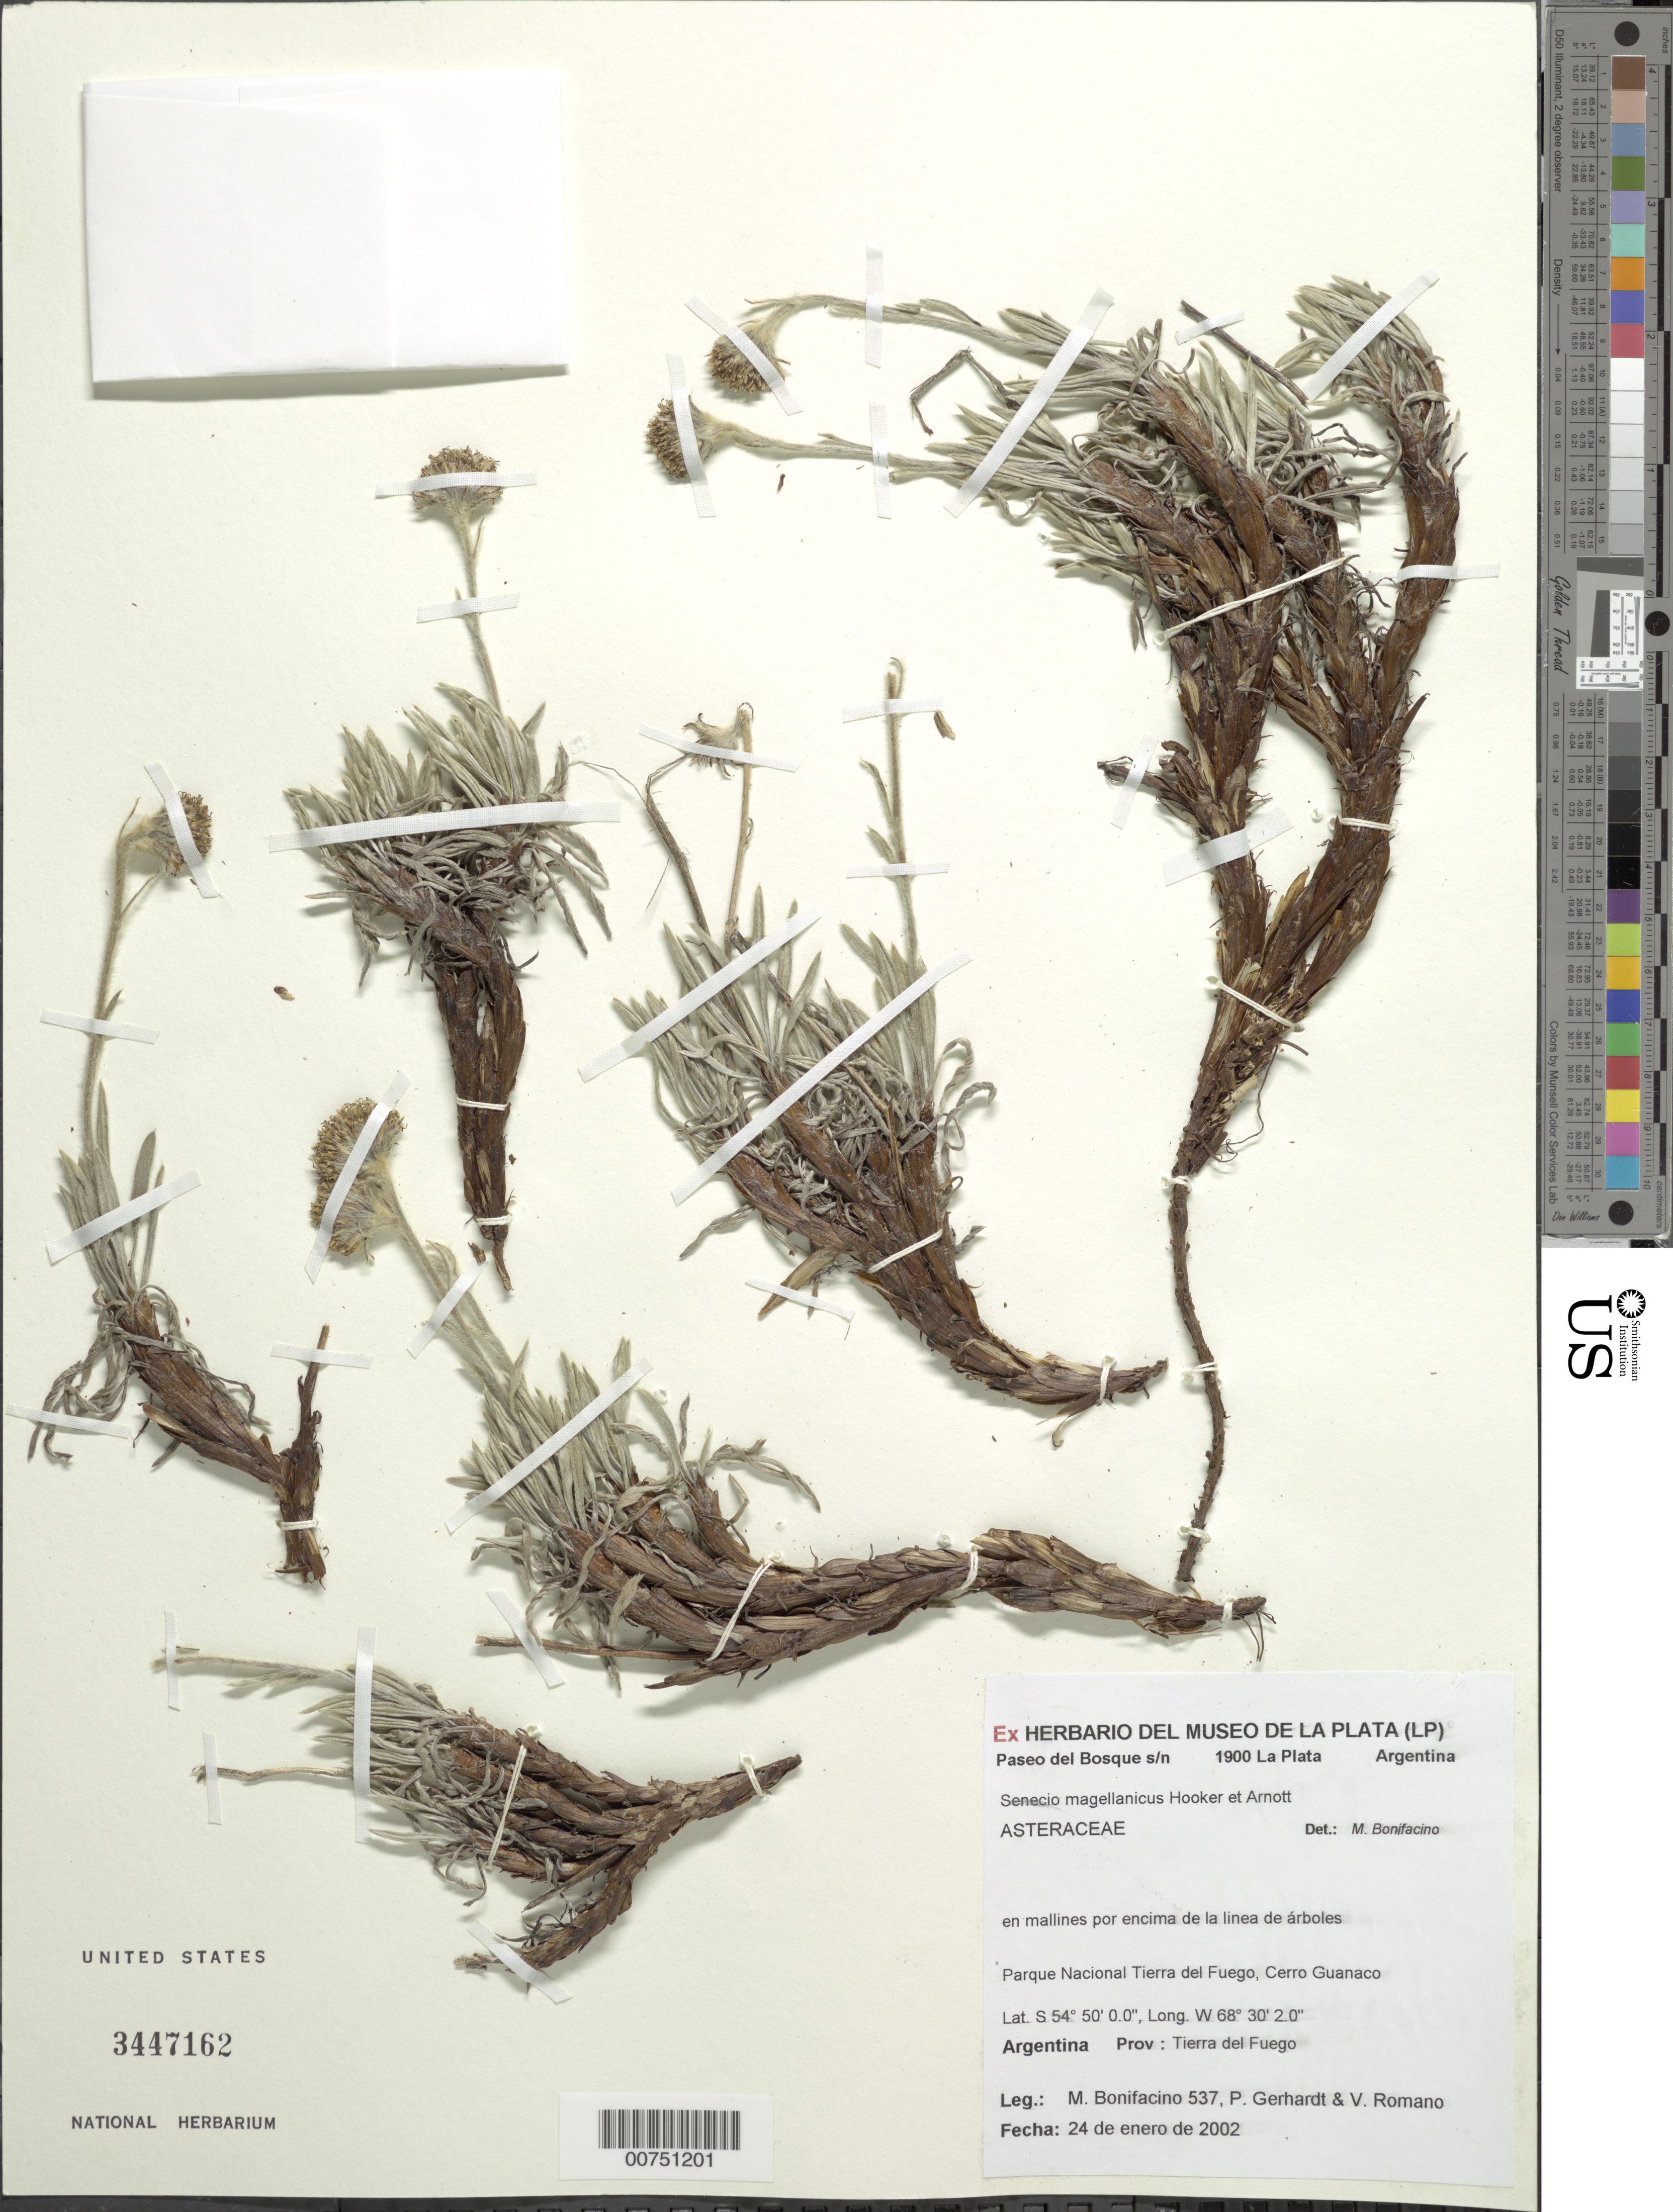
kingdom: Plantae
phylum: Tracheophyta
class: Magnoliopsida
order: Asterales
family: Asteraceae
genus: Senecio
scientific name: Senecio magellanensis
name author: Macloskie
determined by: Salomon, Luciana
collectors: M. Bonifacino, P. Gerhardt & V. Romano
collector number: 0537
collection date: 2002-01-24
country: Argentina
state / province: Tierra del Fuego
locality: Parque Nacional Tierra del Fuego, Cerro Guanaco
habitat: Mallines por encima de la linea de arboles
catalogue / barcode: US 3447162